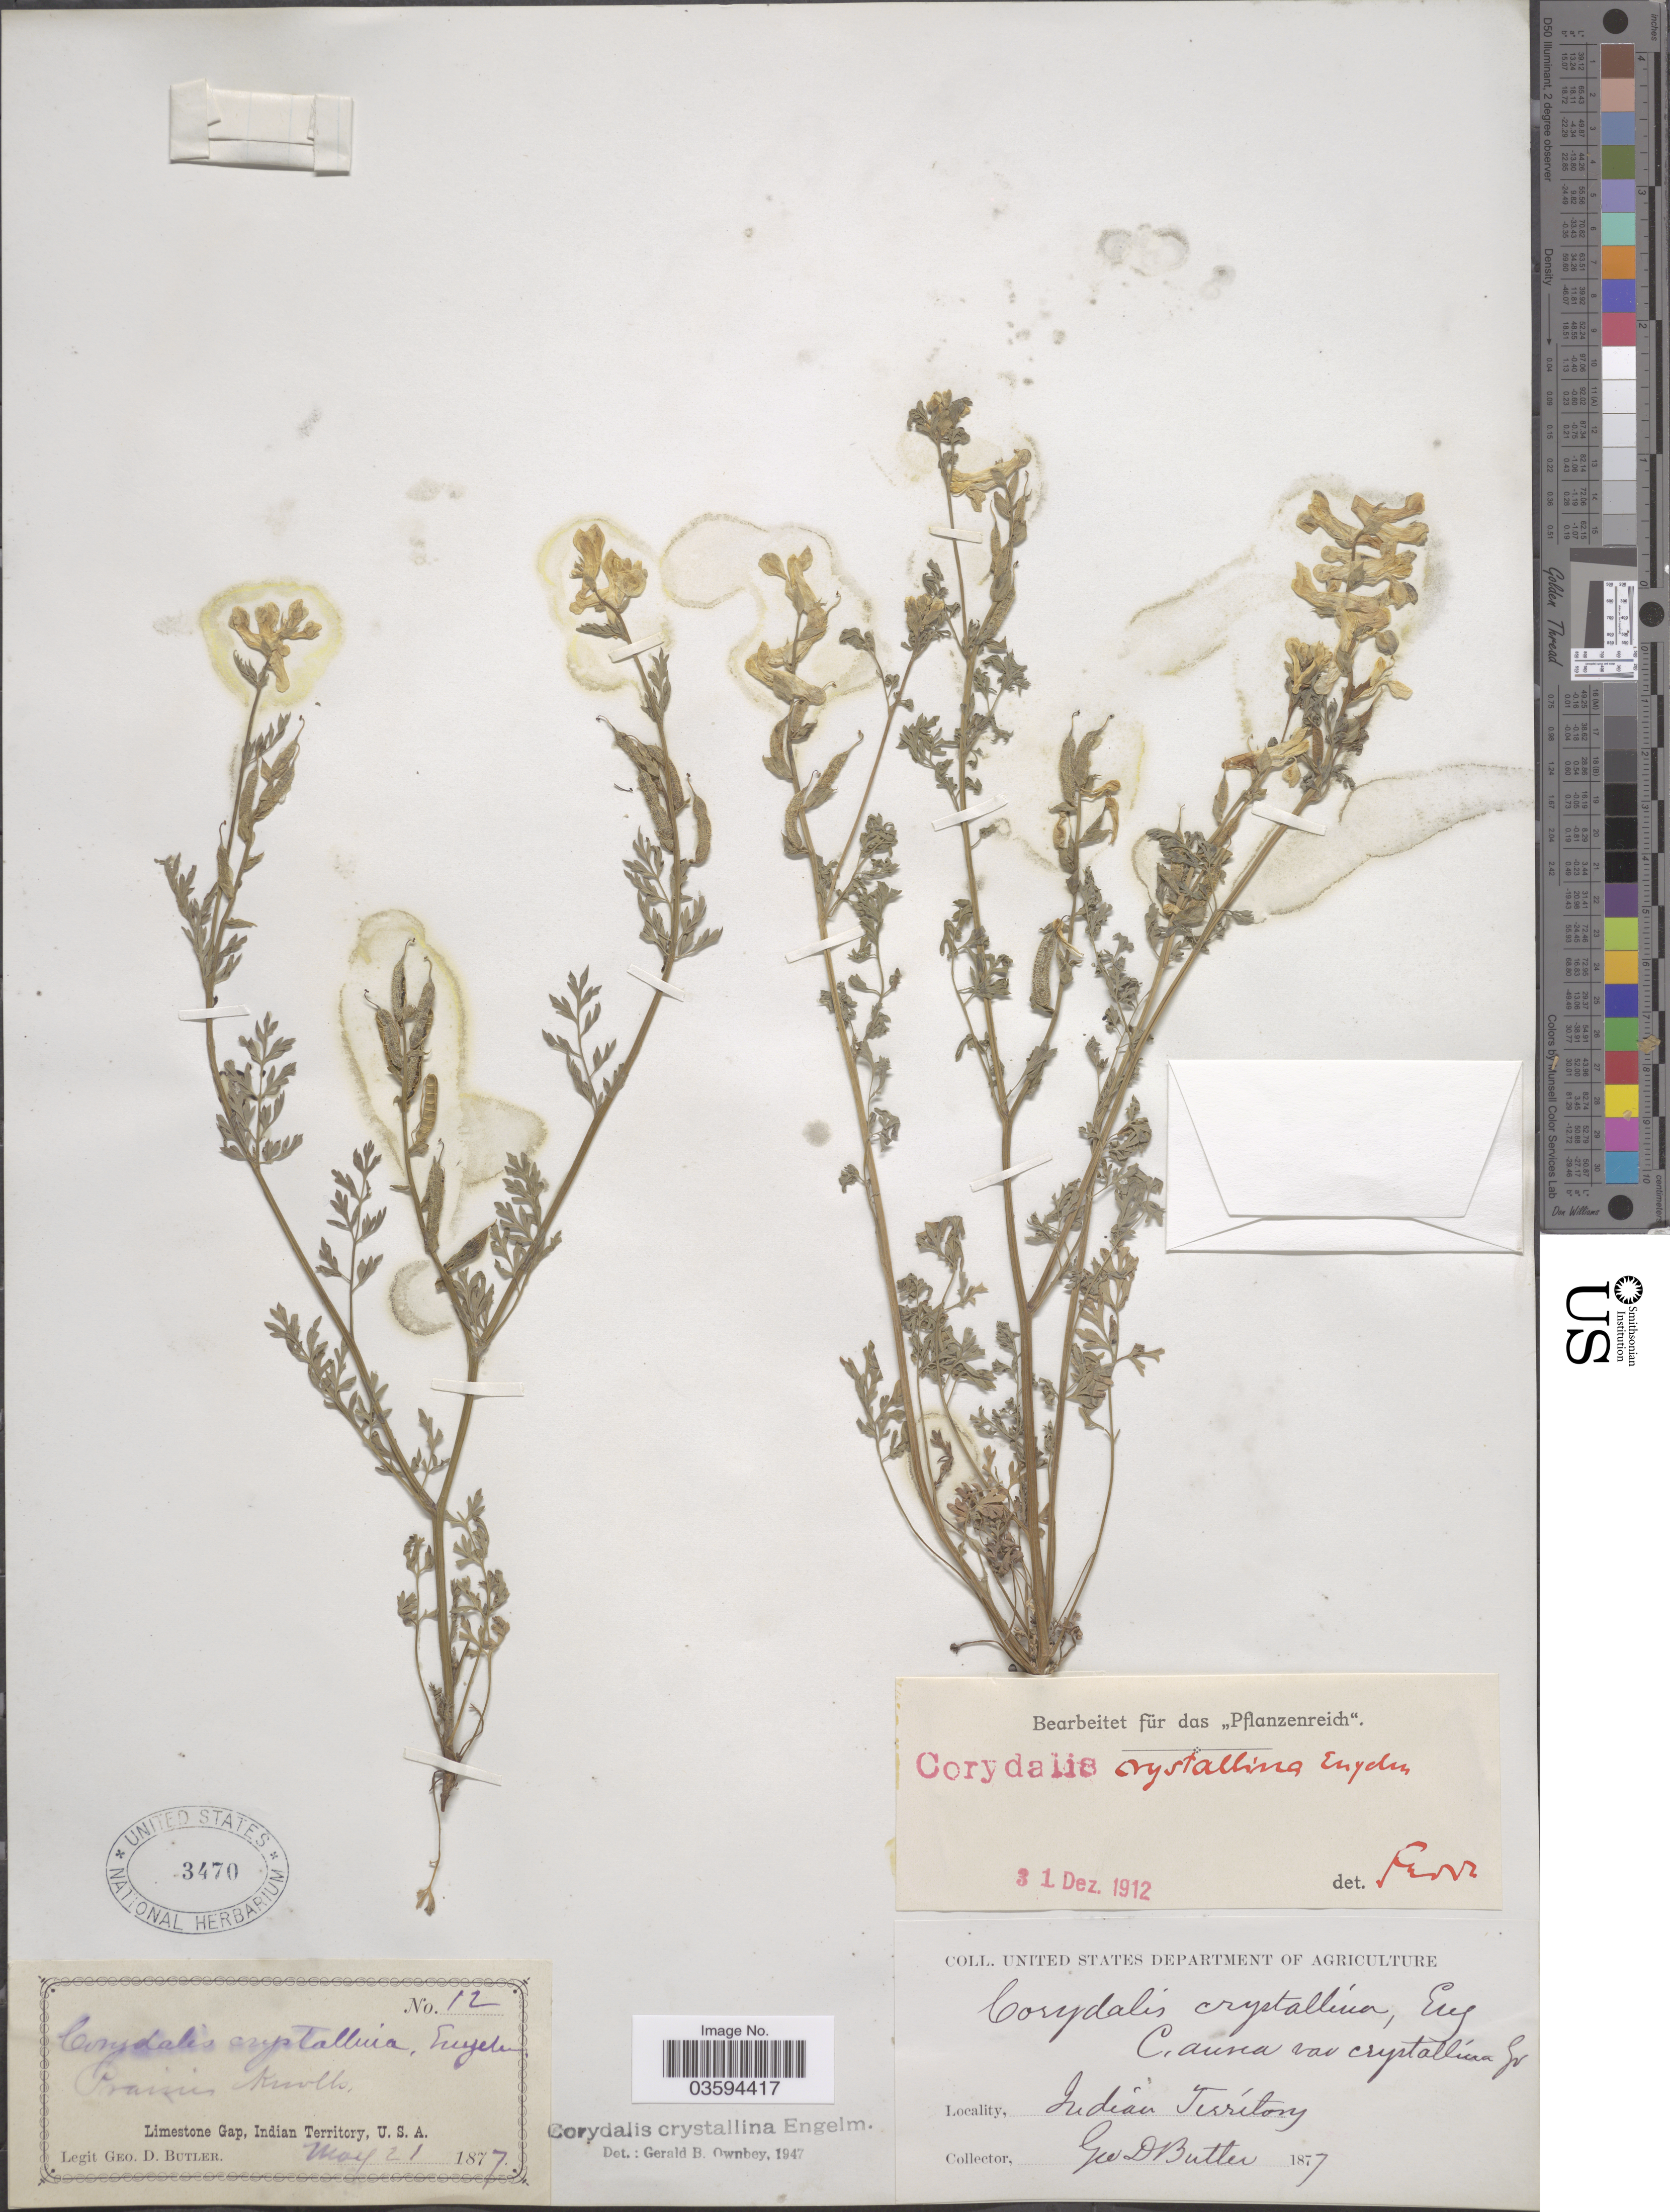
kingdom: Plantae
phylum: Tracheophyta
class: Magnoliopsida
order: Ranunculales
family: Papaveraceae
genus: Corydalis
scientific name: Corydalis crystallina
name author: (Engelm. ex A. Gray) Torr. & A. Gray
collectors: G. D. Butler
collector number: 12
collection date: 1877-05-21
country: United States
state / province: Oklahoma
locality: Limestone Gap, Indian Territory, U.S.A.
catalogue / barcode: US 3470